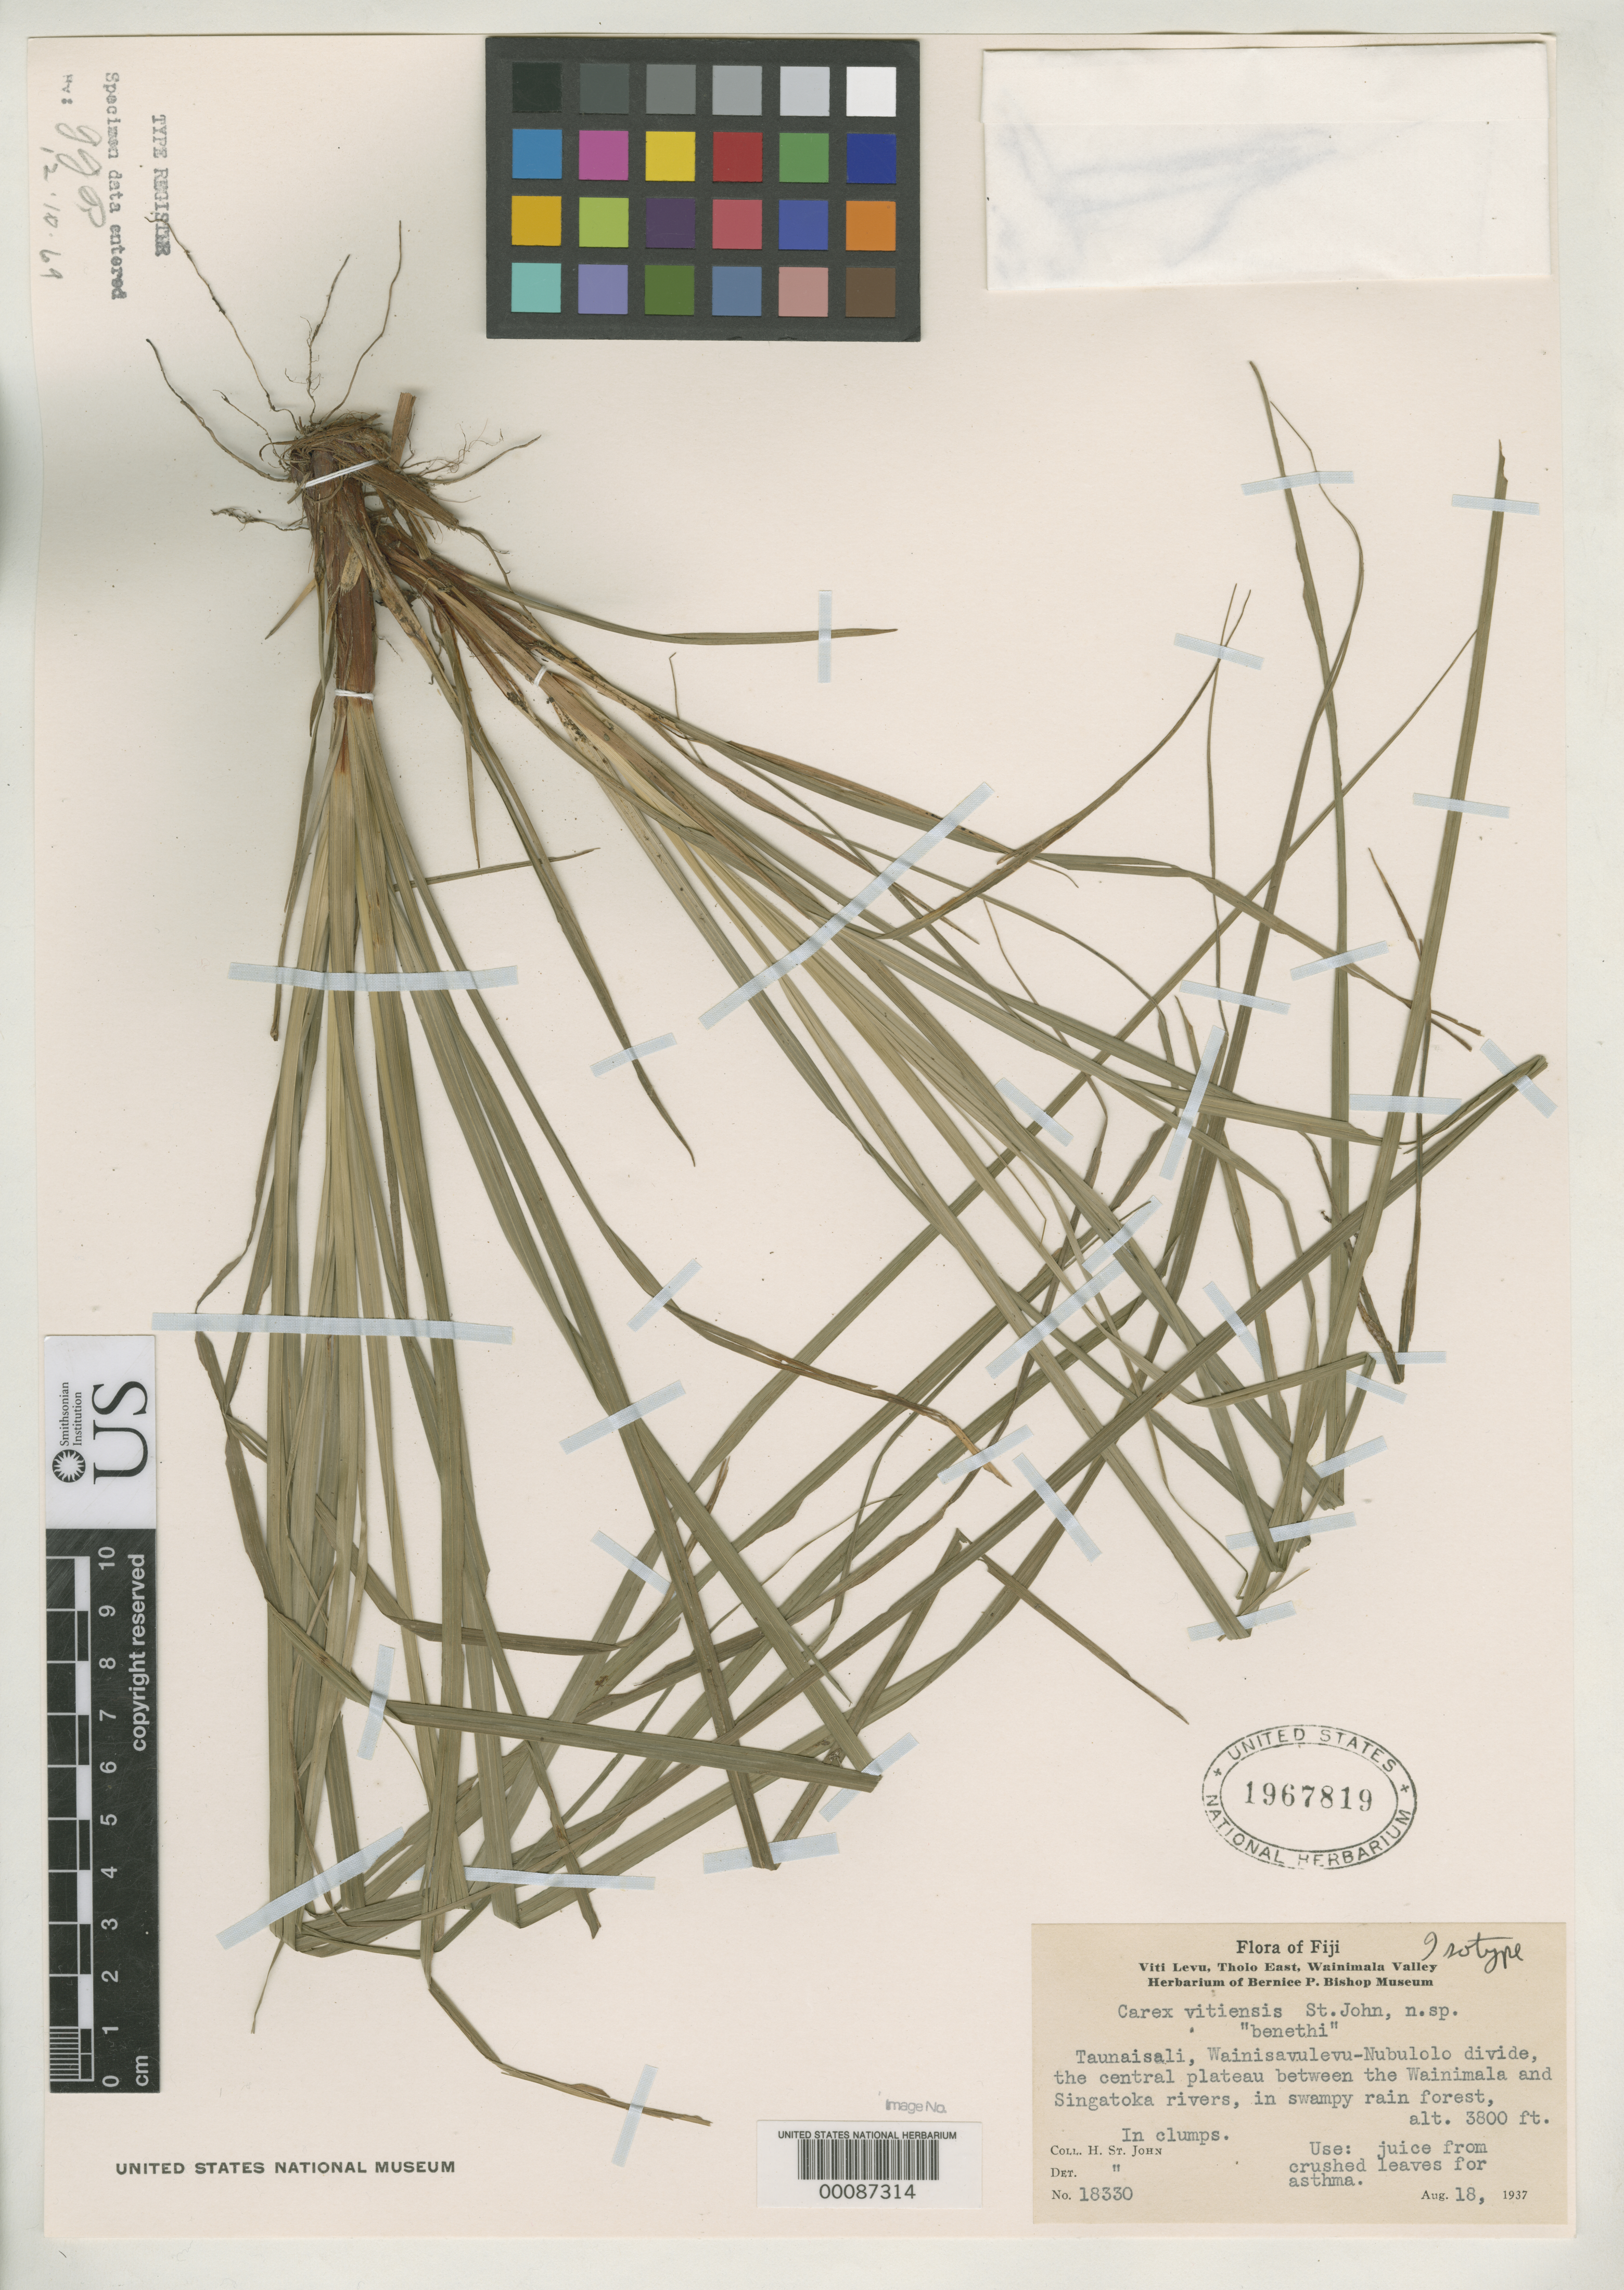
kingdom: Plantae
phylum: Tracheophyta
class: Liliopsida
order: Poales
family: Cyperaceae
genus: Carex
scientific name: Carex vitiensis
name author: H. St. John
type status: Isotype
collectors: H. St. John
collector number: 18330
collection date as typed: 18 Aug 1937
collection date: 1937-08-18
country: Fiji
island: Viti Levu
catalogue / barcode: US 1967819